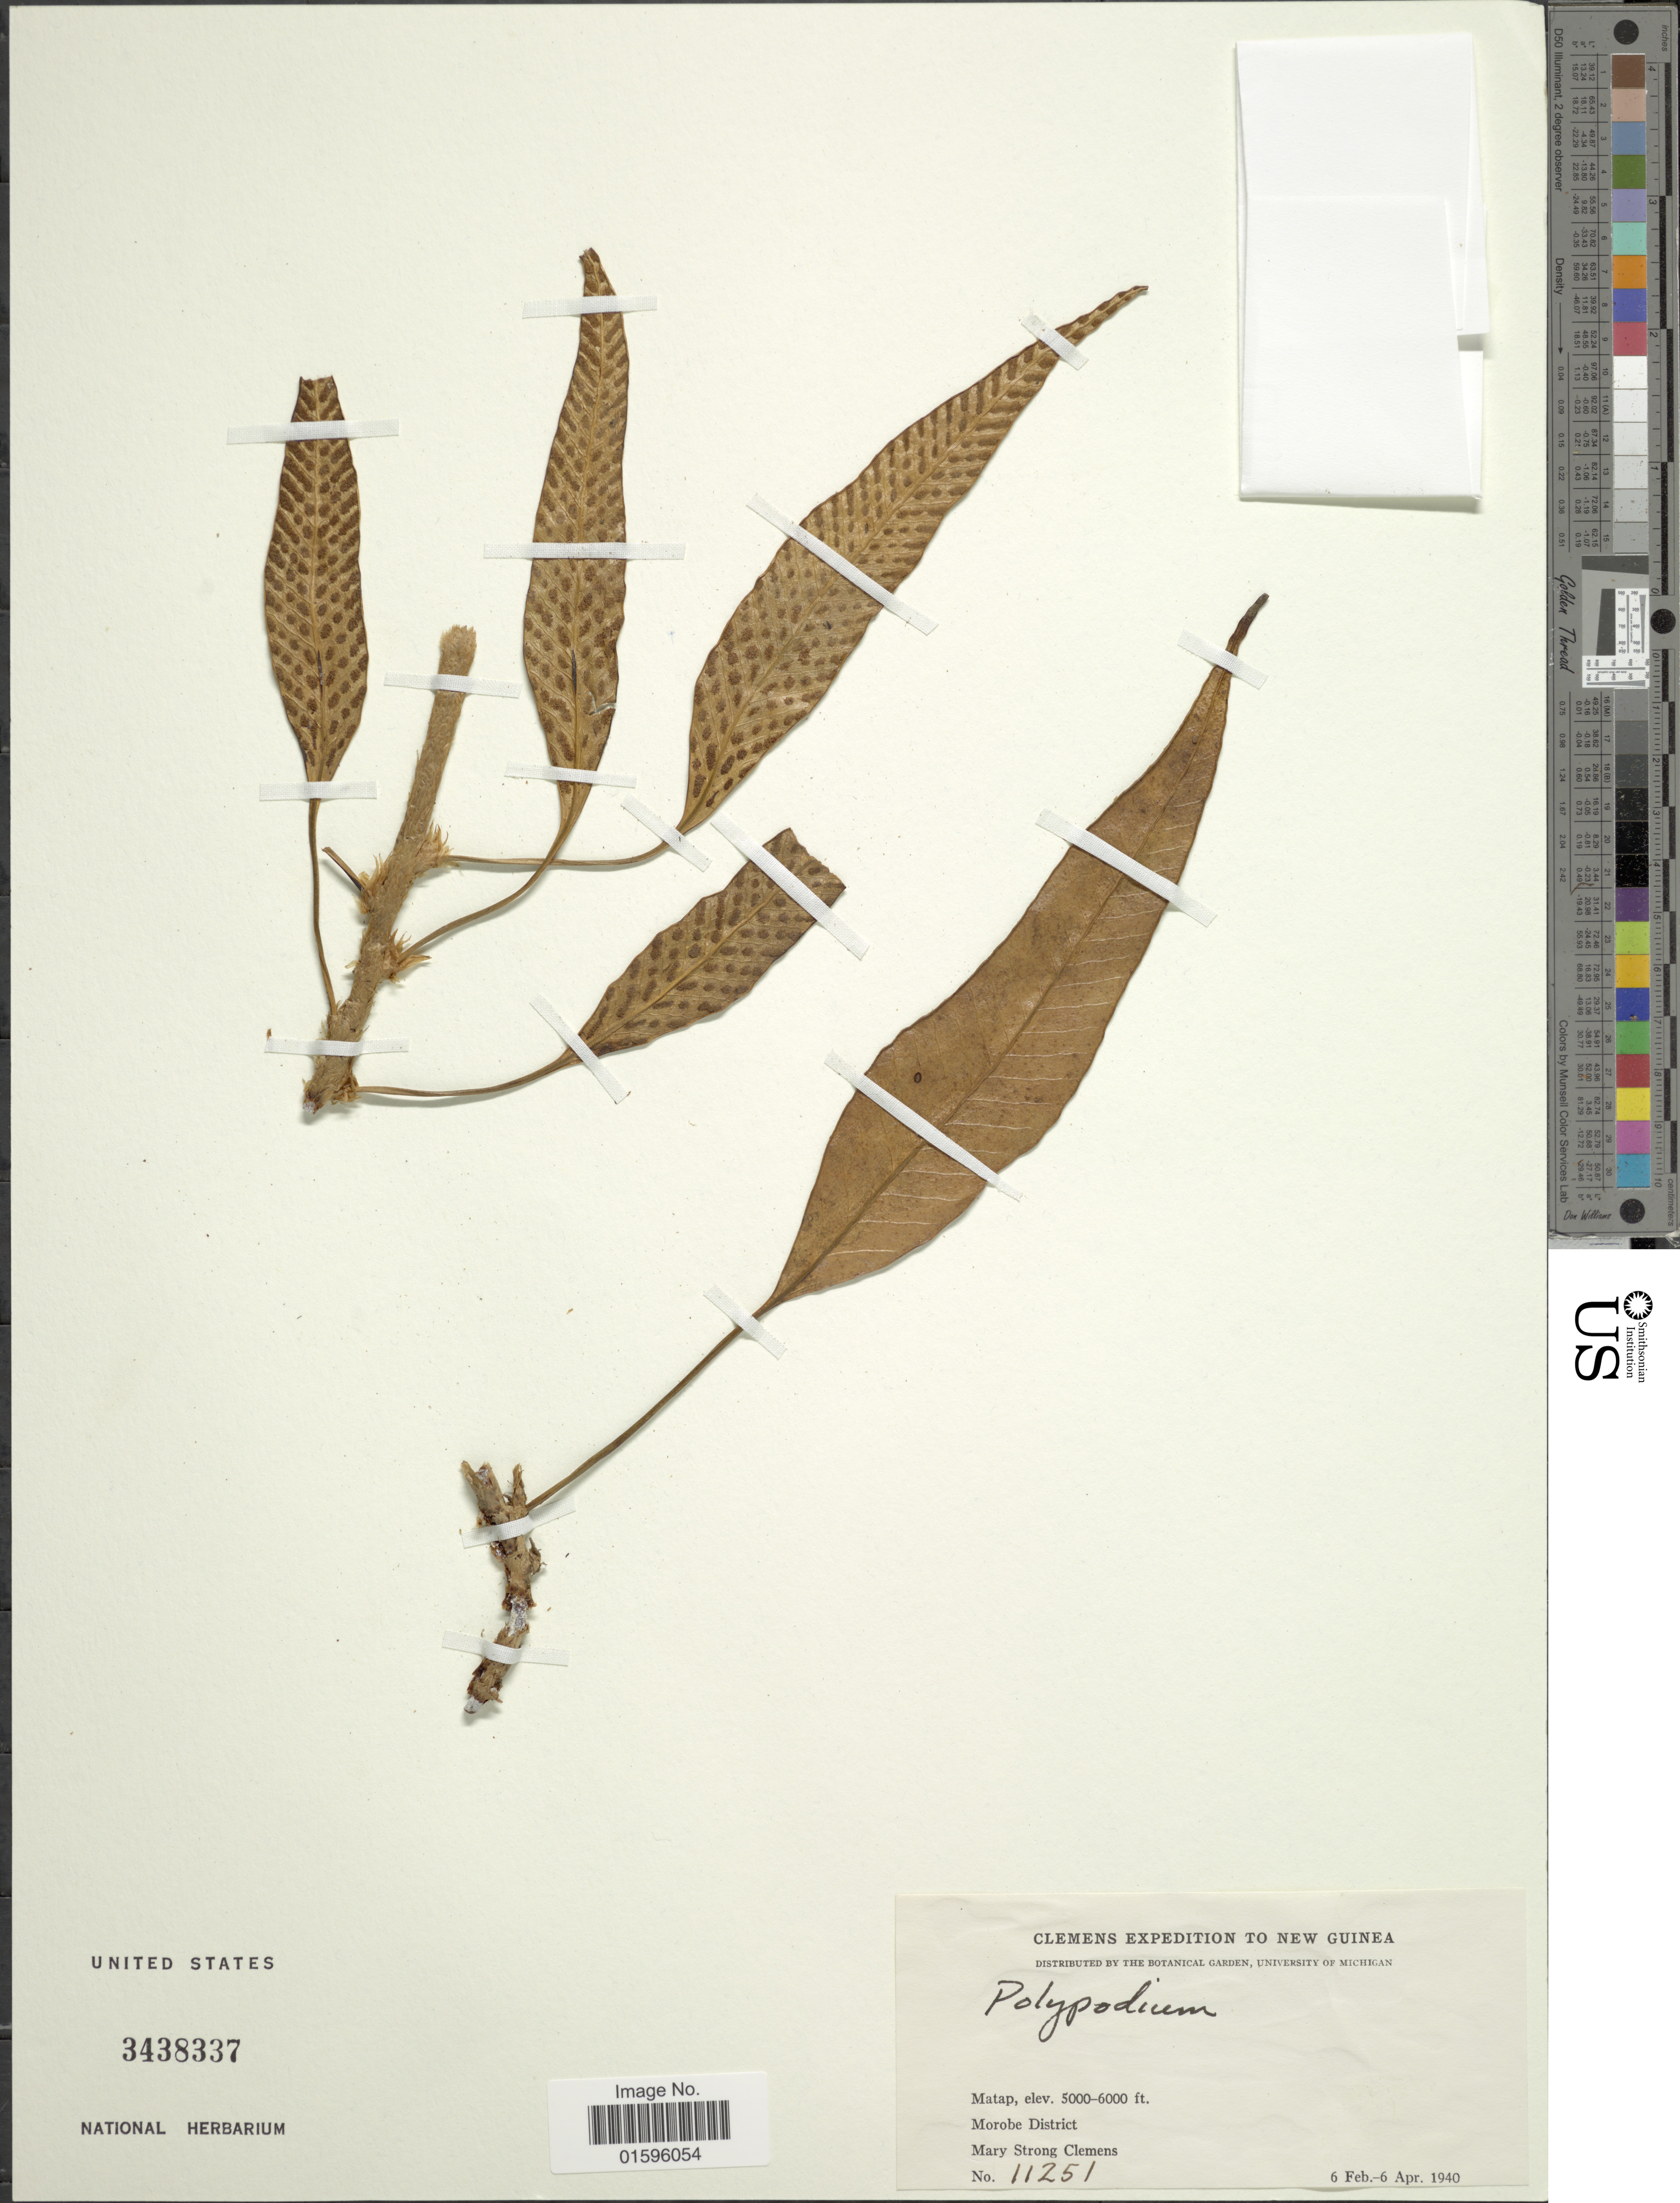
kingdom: Plantae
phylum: Tracheophyta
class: Polypodiopsida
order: Polypodiales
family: Polypodiaceae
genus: Polypodium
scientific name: Polypodium sp.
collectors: M. S. Clemens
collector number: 11251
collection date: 1940-02-06/1940-04-06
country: Papua New Guinea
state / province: Morobe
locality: New Guinea, Matap, Morobe District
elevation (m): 1524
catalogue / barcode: US 3438337